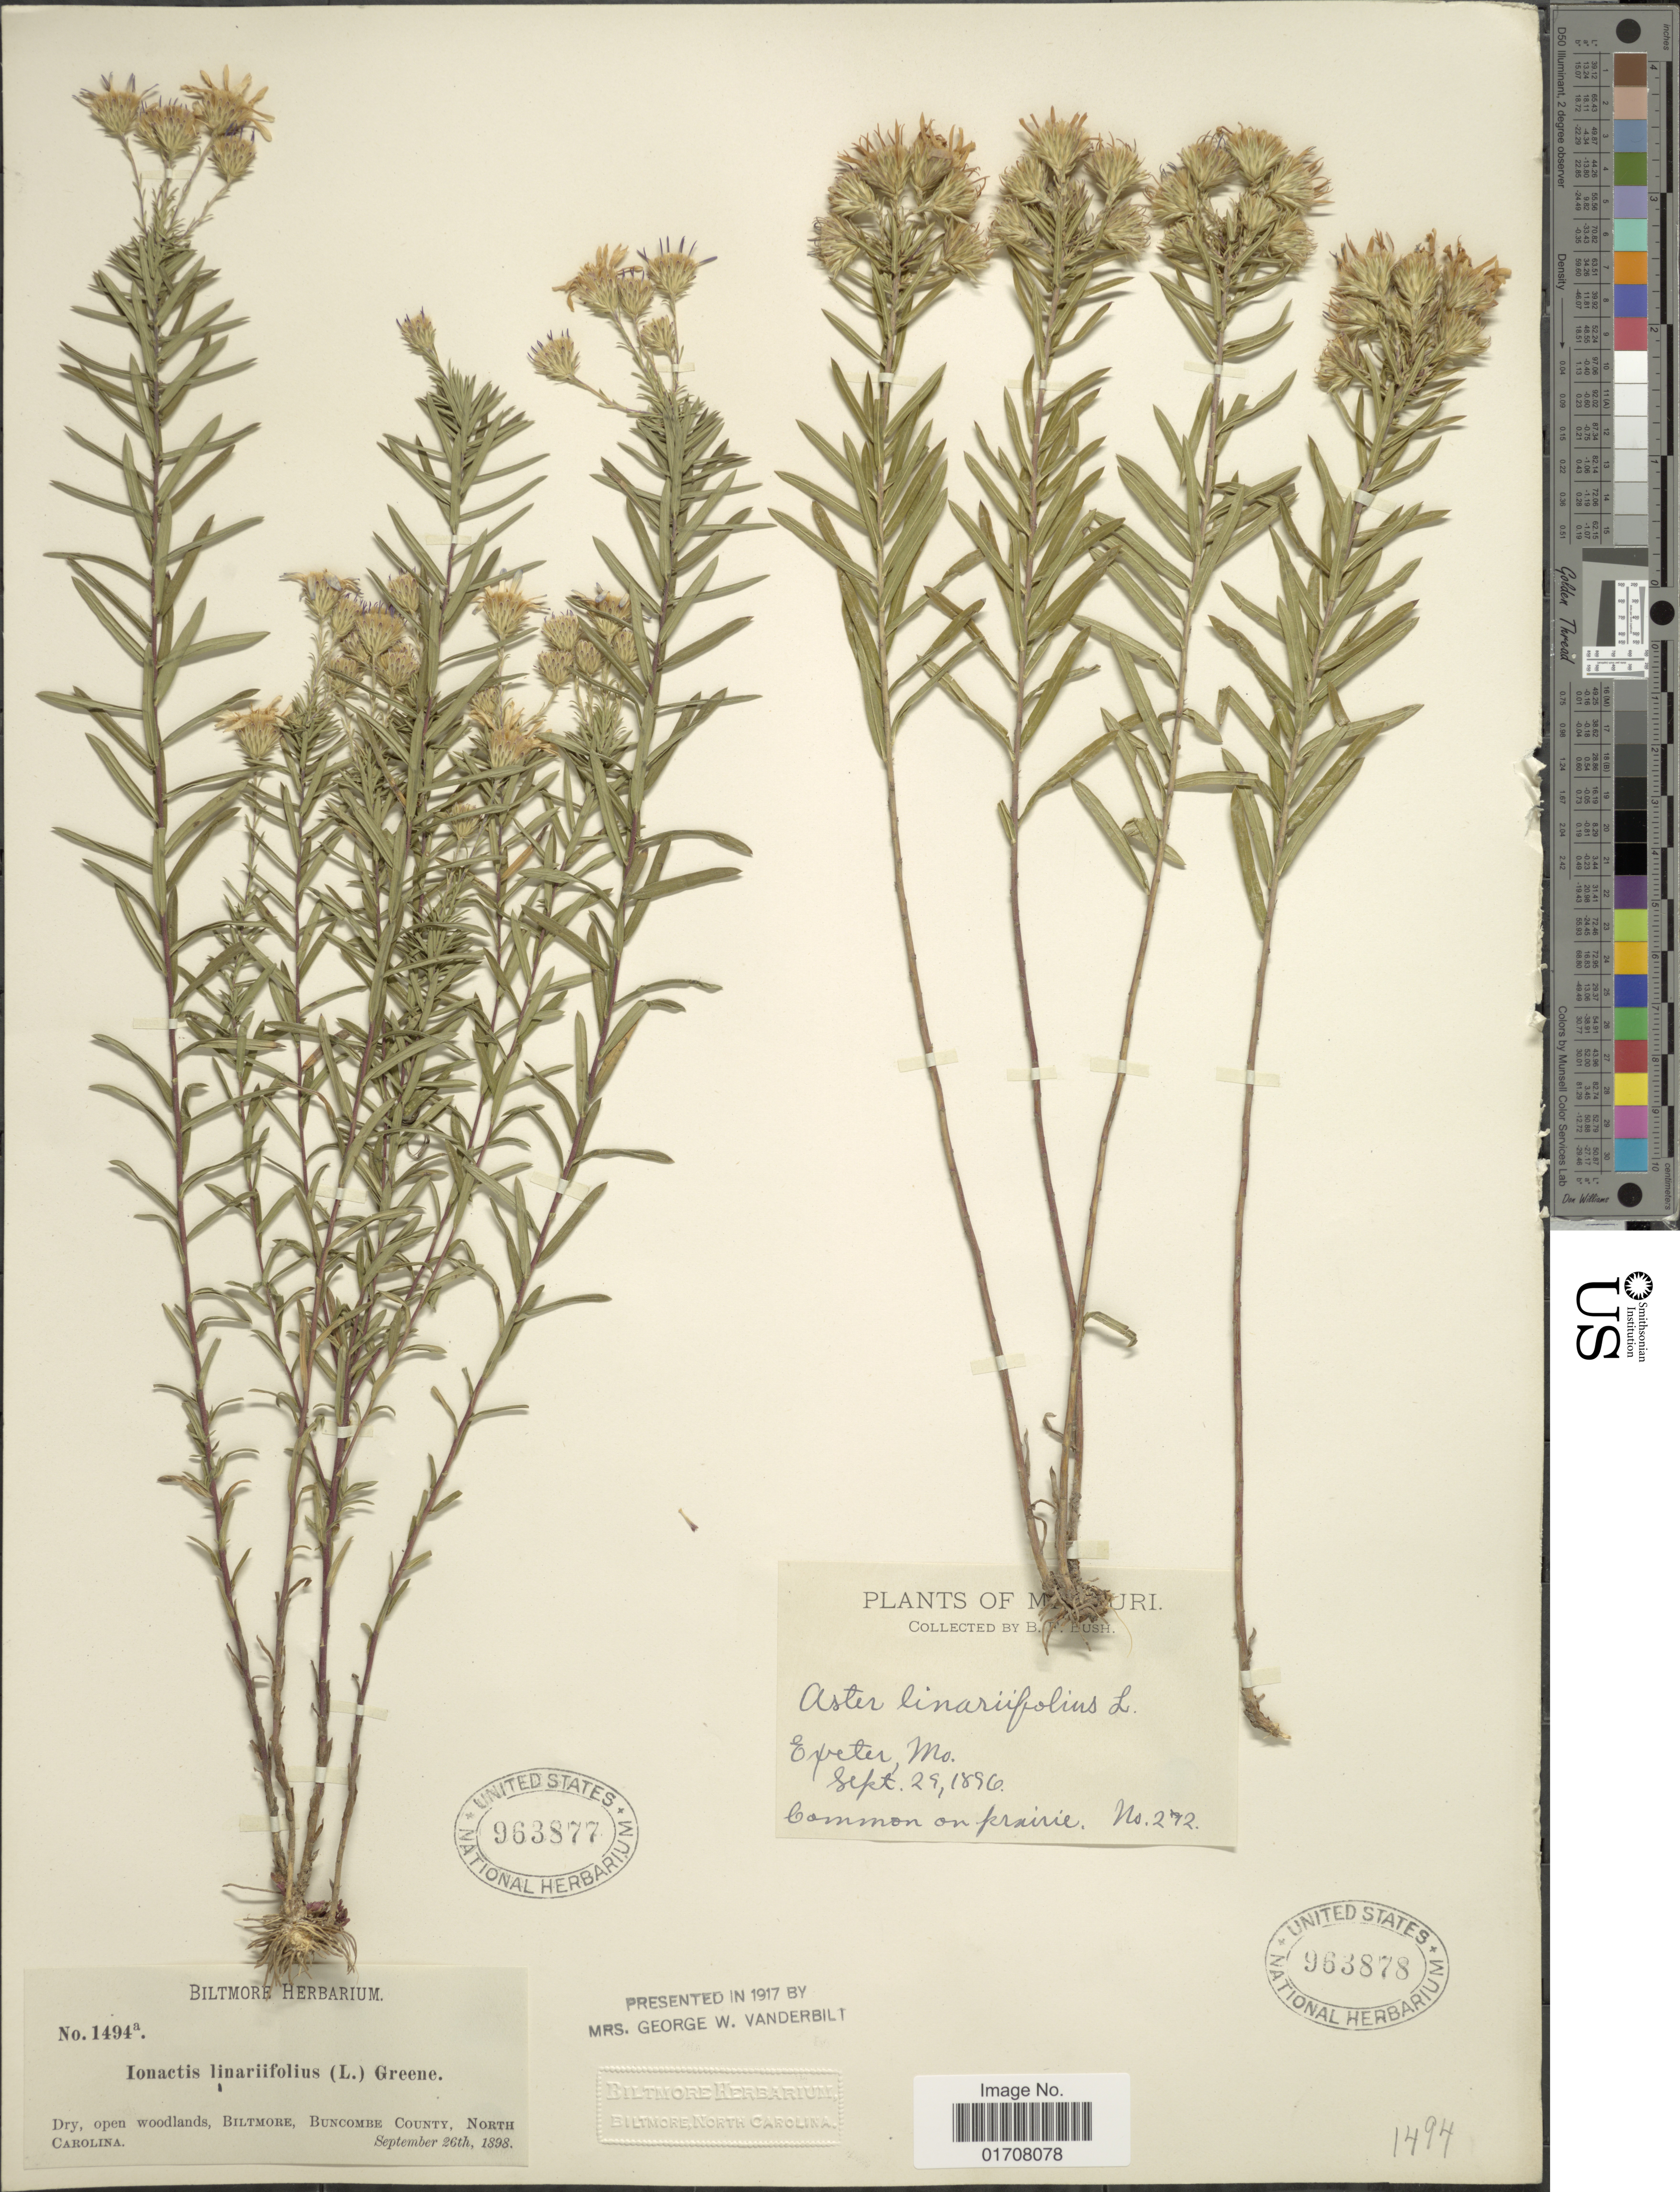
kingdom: Plantae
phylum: Tracheophyta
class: Magnoliopsida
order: Asterales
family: Asteraceae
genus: Ionactis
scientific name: Ionactis linariifolia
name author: (L.) Greene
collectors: B. F. Bush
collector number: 272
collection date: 1896-09-29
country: United States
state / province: Missouri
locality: Everter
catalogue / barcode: US 963878-2